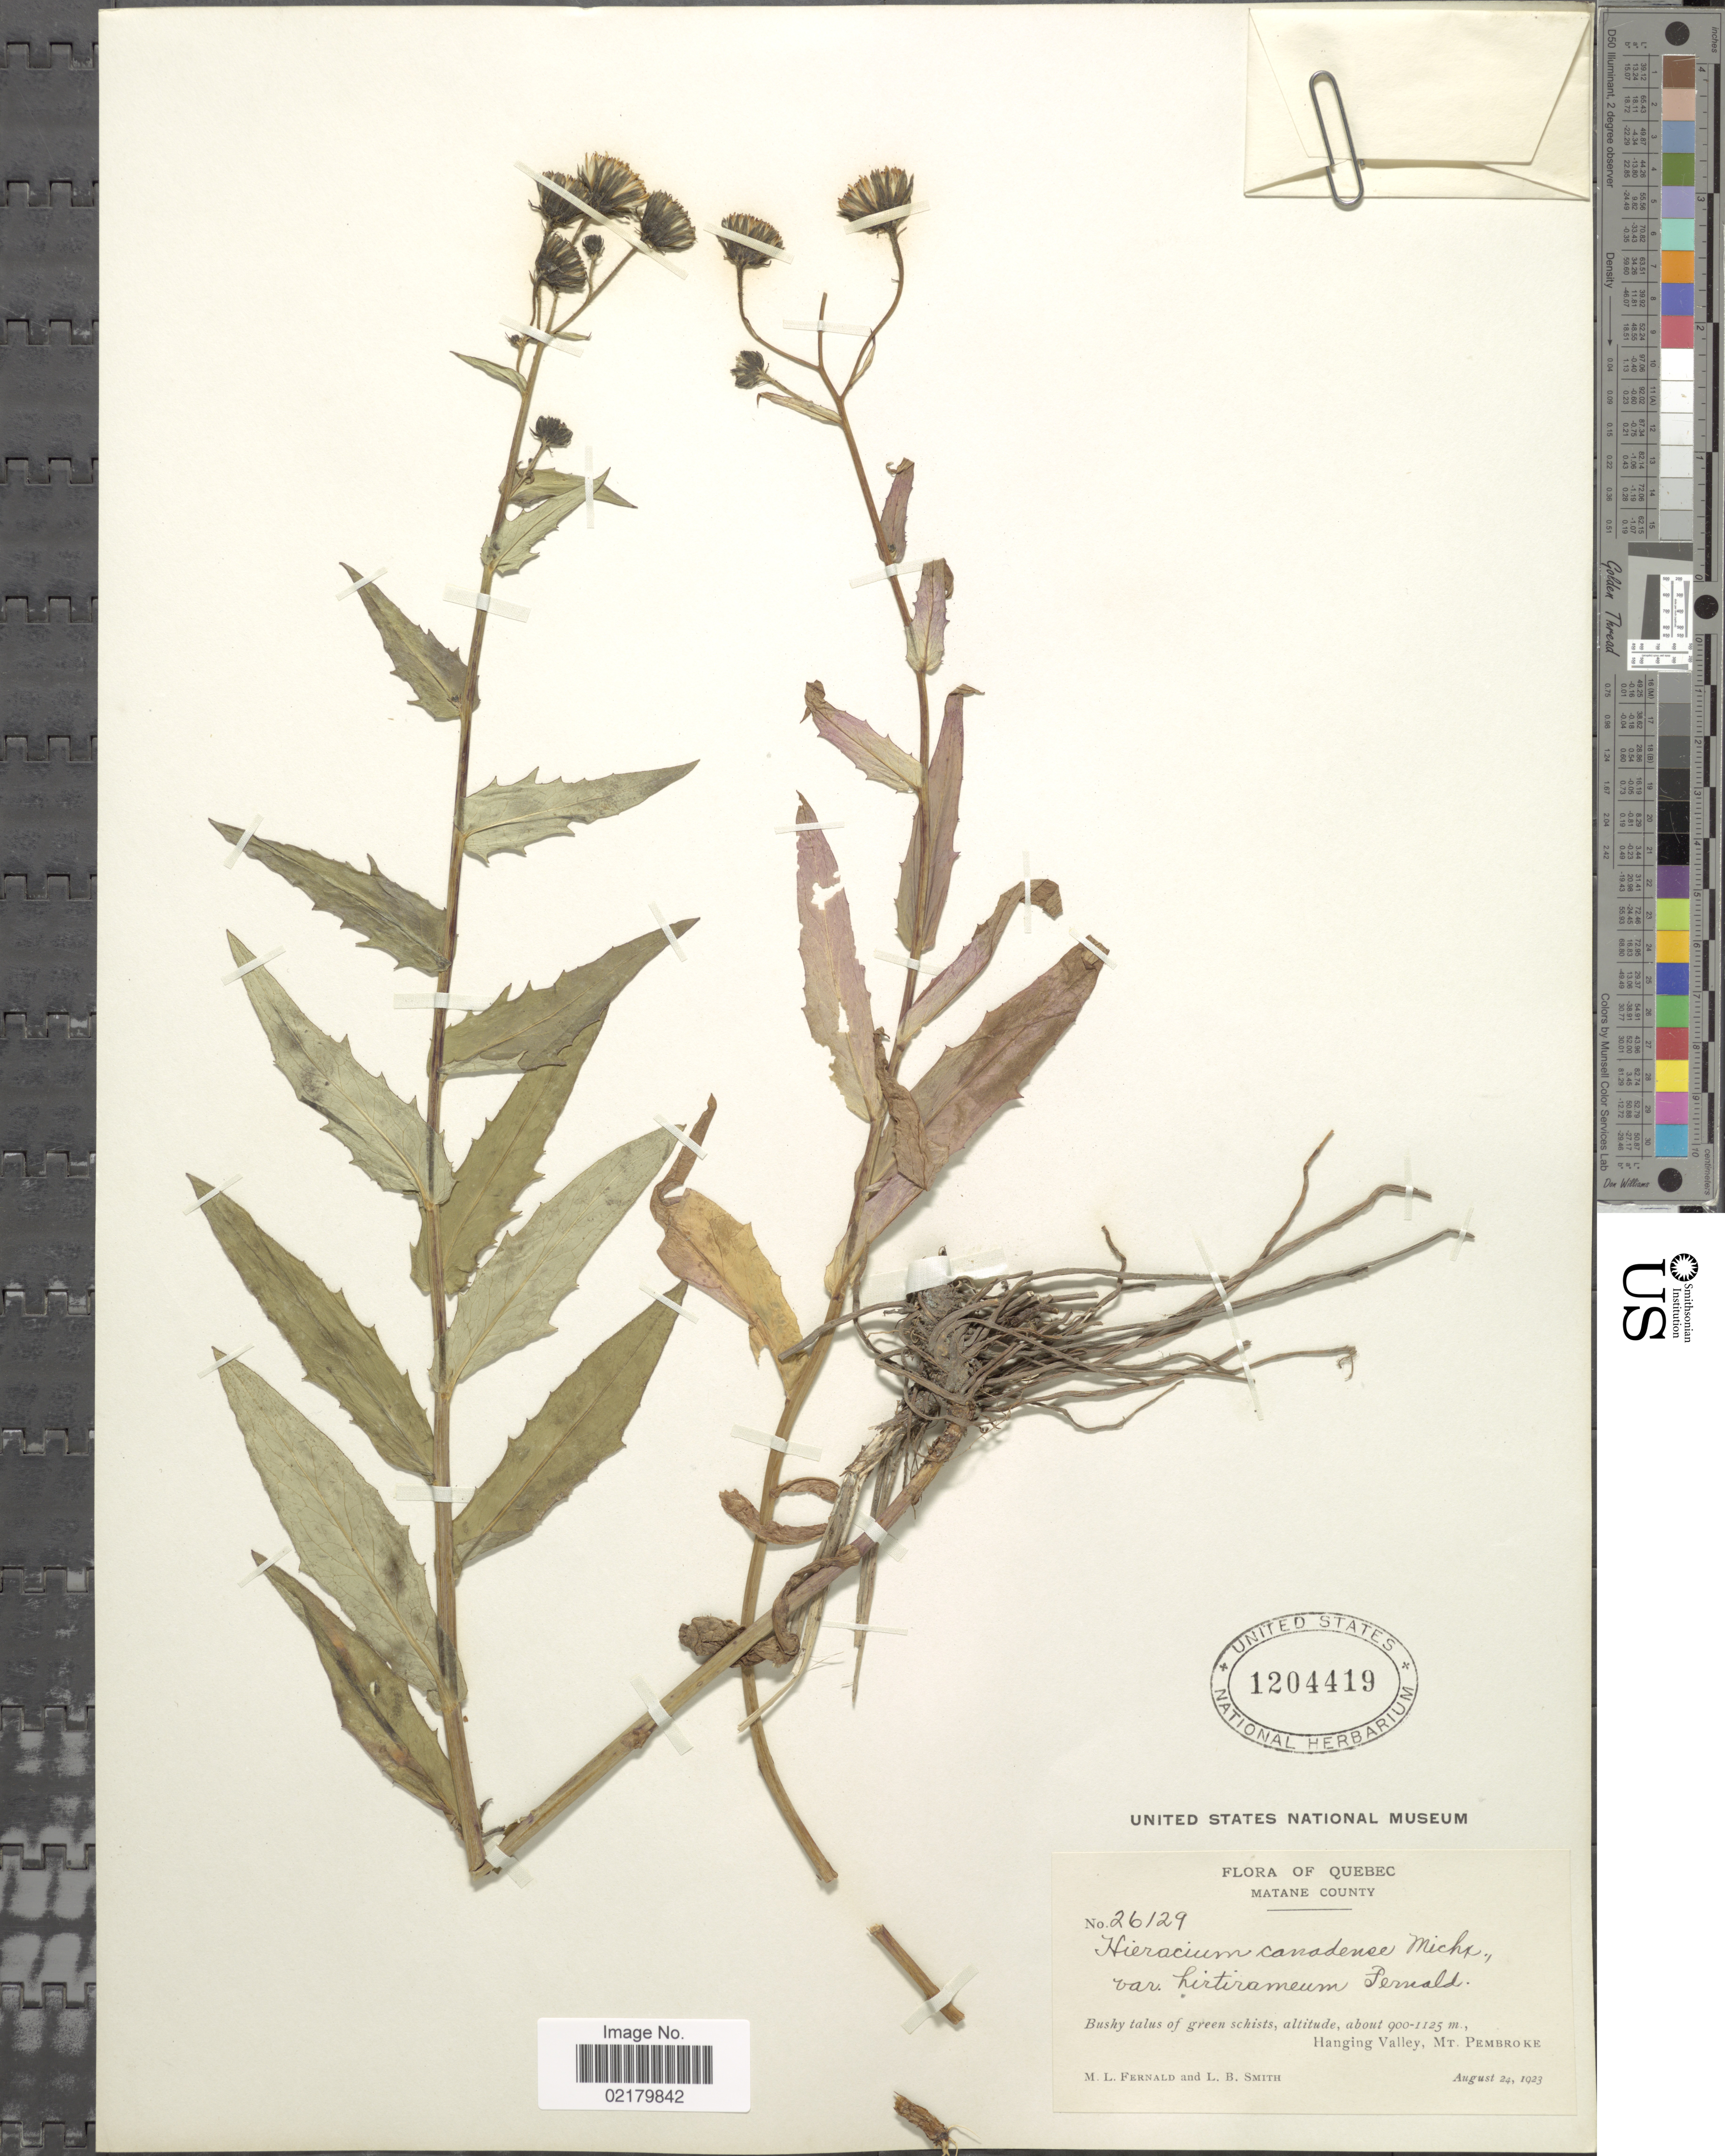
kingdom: Plantae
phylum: Tracheophyta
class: Magnoliopsida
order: Asterales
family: Asteraceae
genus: Hieracium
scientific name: Hieracium canadense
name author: Michx.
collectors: M. L. Fernald & L. Smith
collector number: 26129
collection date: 1923-08-24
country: Canada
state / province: Quebec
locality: Matane County, Bushy talus of green schists, Hanging Valley, Mt Pembroke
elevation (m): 900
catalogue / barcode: US 1204419